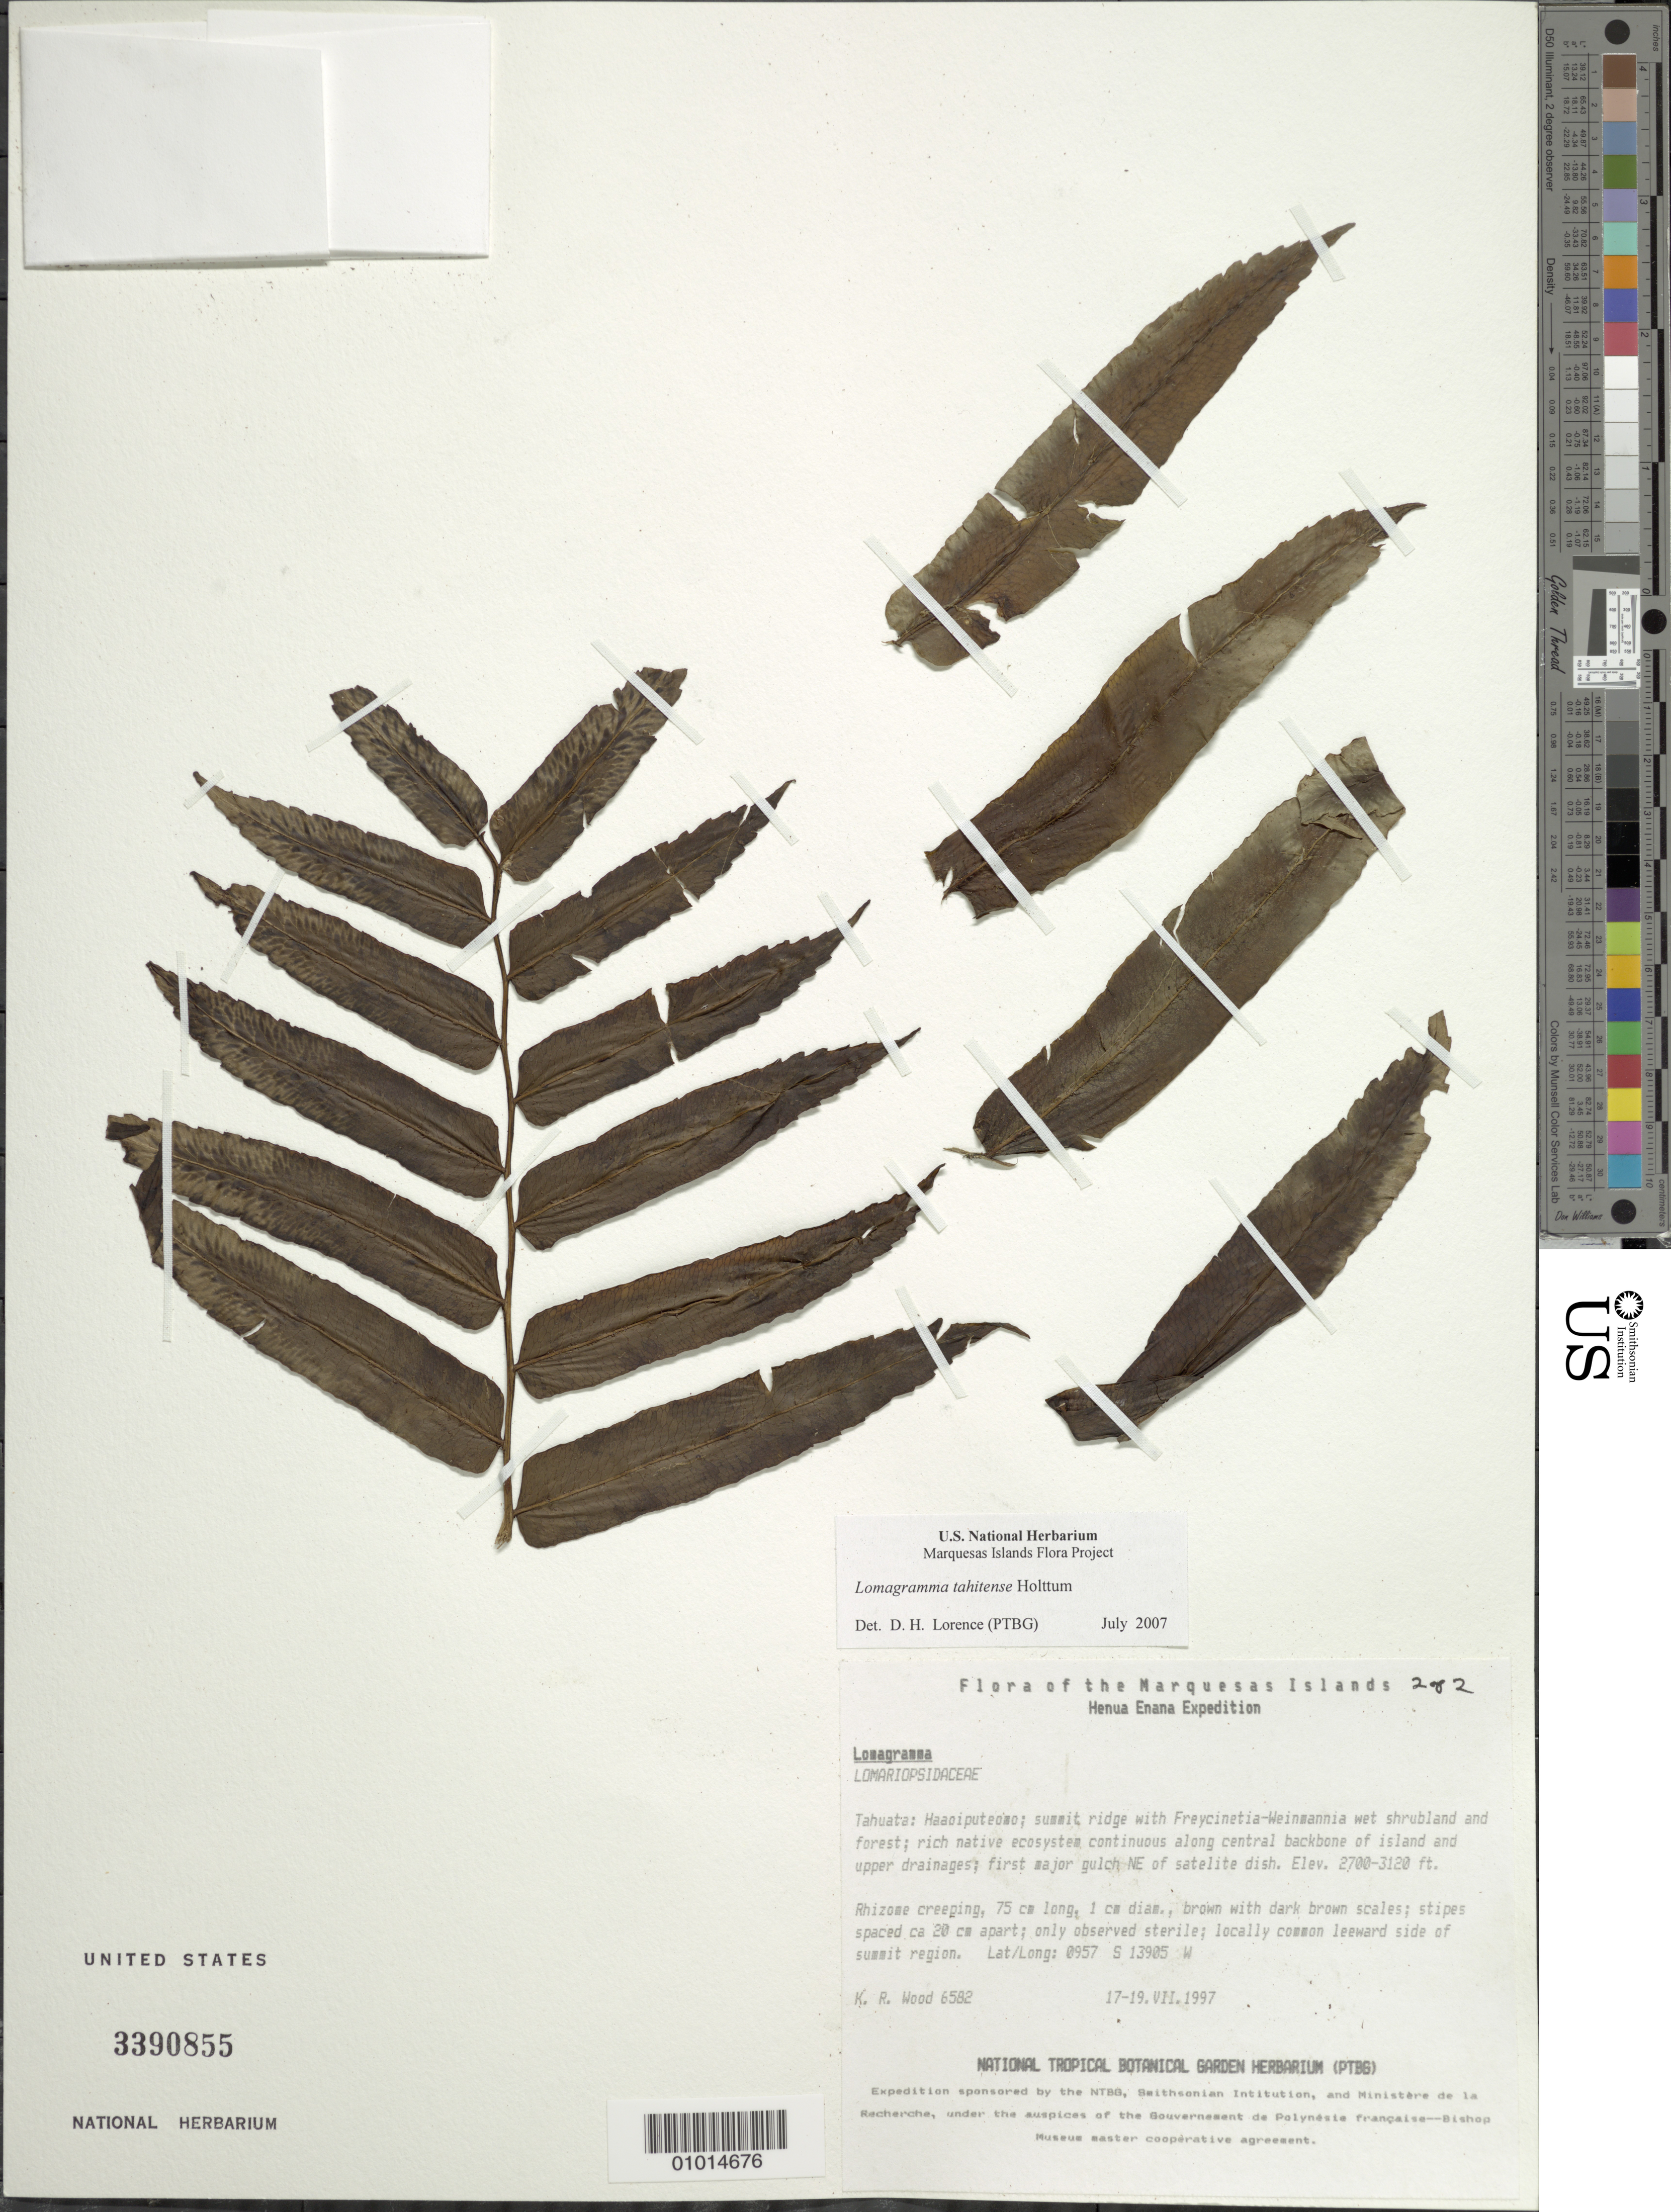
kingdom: Plantae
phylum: Tracheophyta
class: Polypodiopsida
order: Polypodiales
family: Dryopteridaceae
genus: Lomagramma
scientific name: Lomagramma cordipinna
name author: Holttum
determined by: Lorence, David H., (PTBG), National Tropical Botanical Garden (UNITED STATES)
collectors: K. R. Wood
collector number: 6582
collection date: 1997-07-17/1997-07-19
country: French Polynesia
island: Tahuata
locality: Haaoiputeomo, summit ridge, first major gulch NE of satelite dish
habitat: In Freycinetia - Weinmannia wet shrub and forest; rich native ecosystem, continuous along central backbone of island and upper drainages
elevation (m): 823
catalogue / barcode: US 3390855